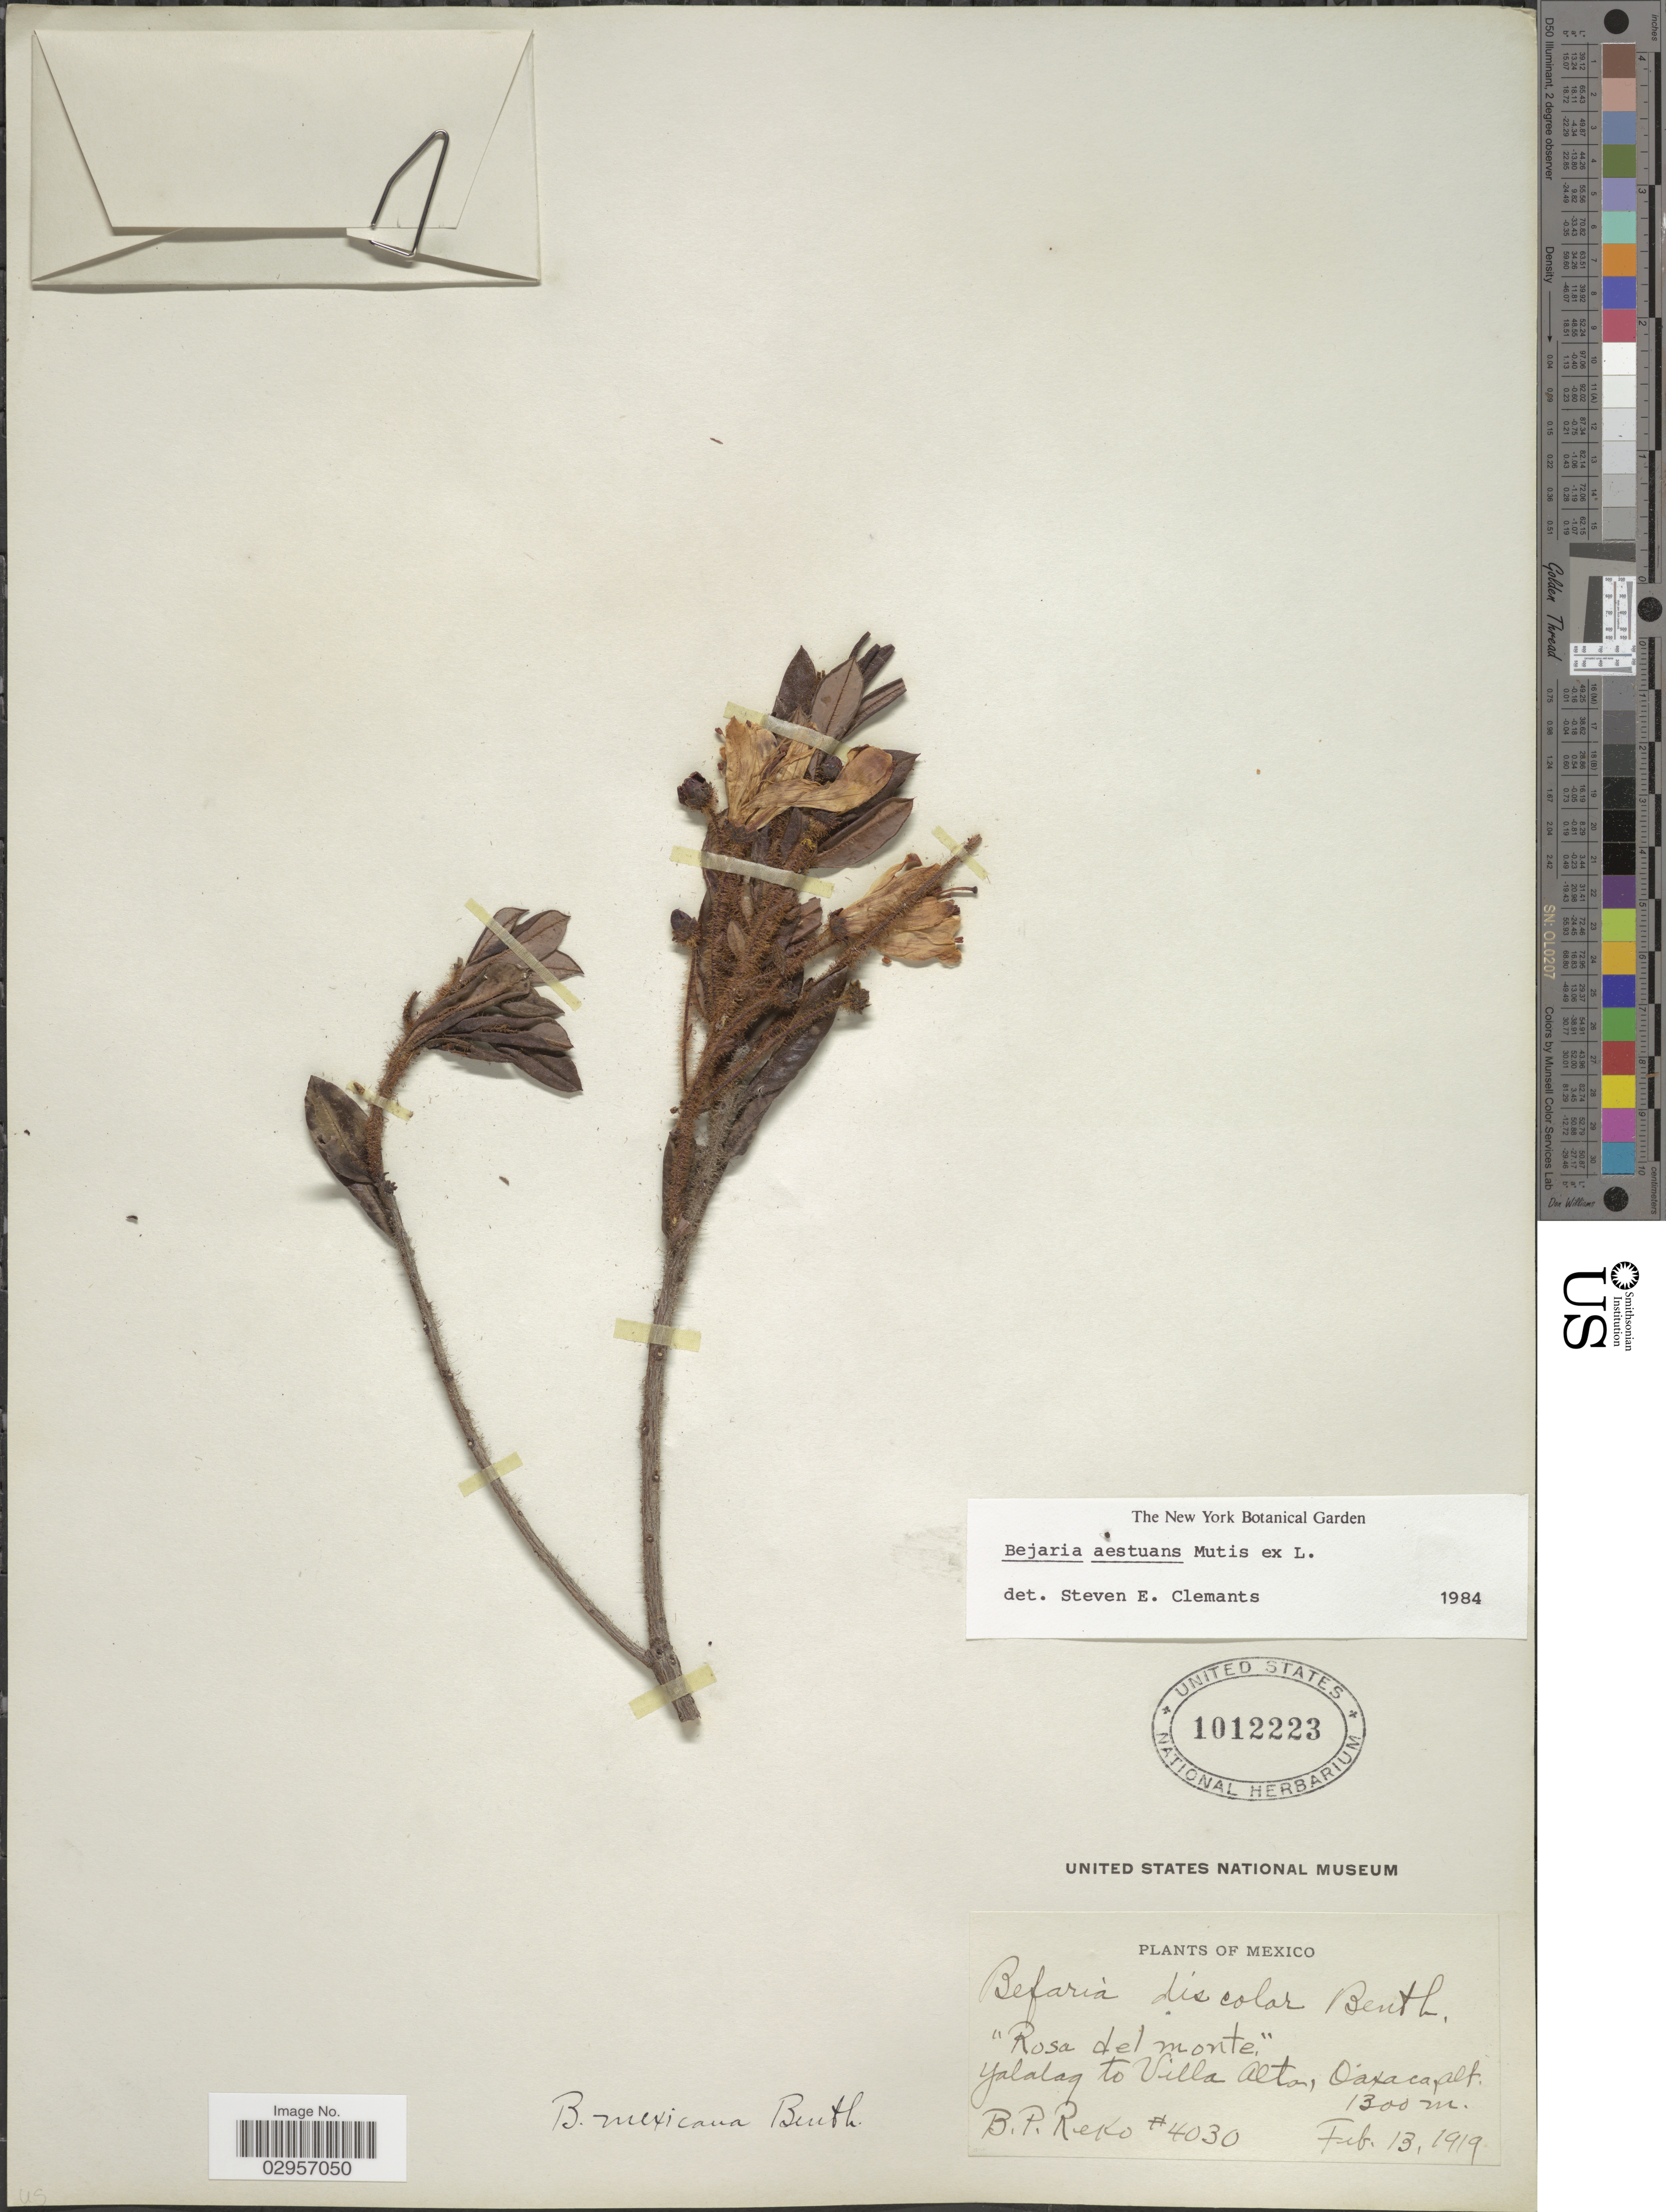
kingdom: Plantae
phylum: Tracheophyta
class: Magnoliopsida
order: Ericales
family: Ericaceae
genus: Befaria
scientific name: Befaria aestuans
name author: Mutis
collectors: B. P. Reko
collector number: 4030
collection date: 1919-02-13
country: Mexico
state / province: Oaxaca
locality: Yalalag to Villa Alta, Oaxaca.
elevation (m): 1300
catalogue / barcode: US 1012223